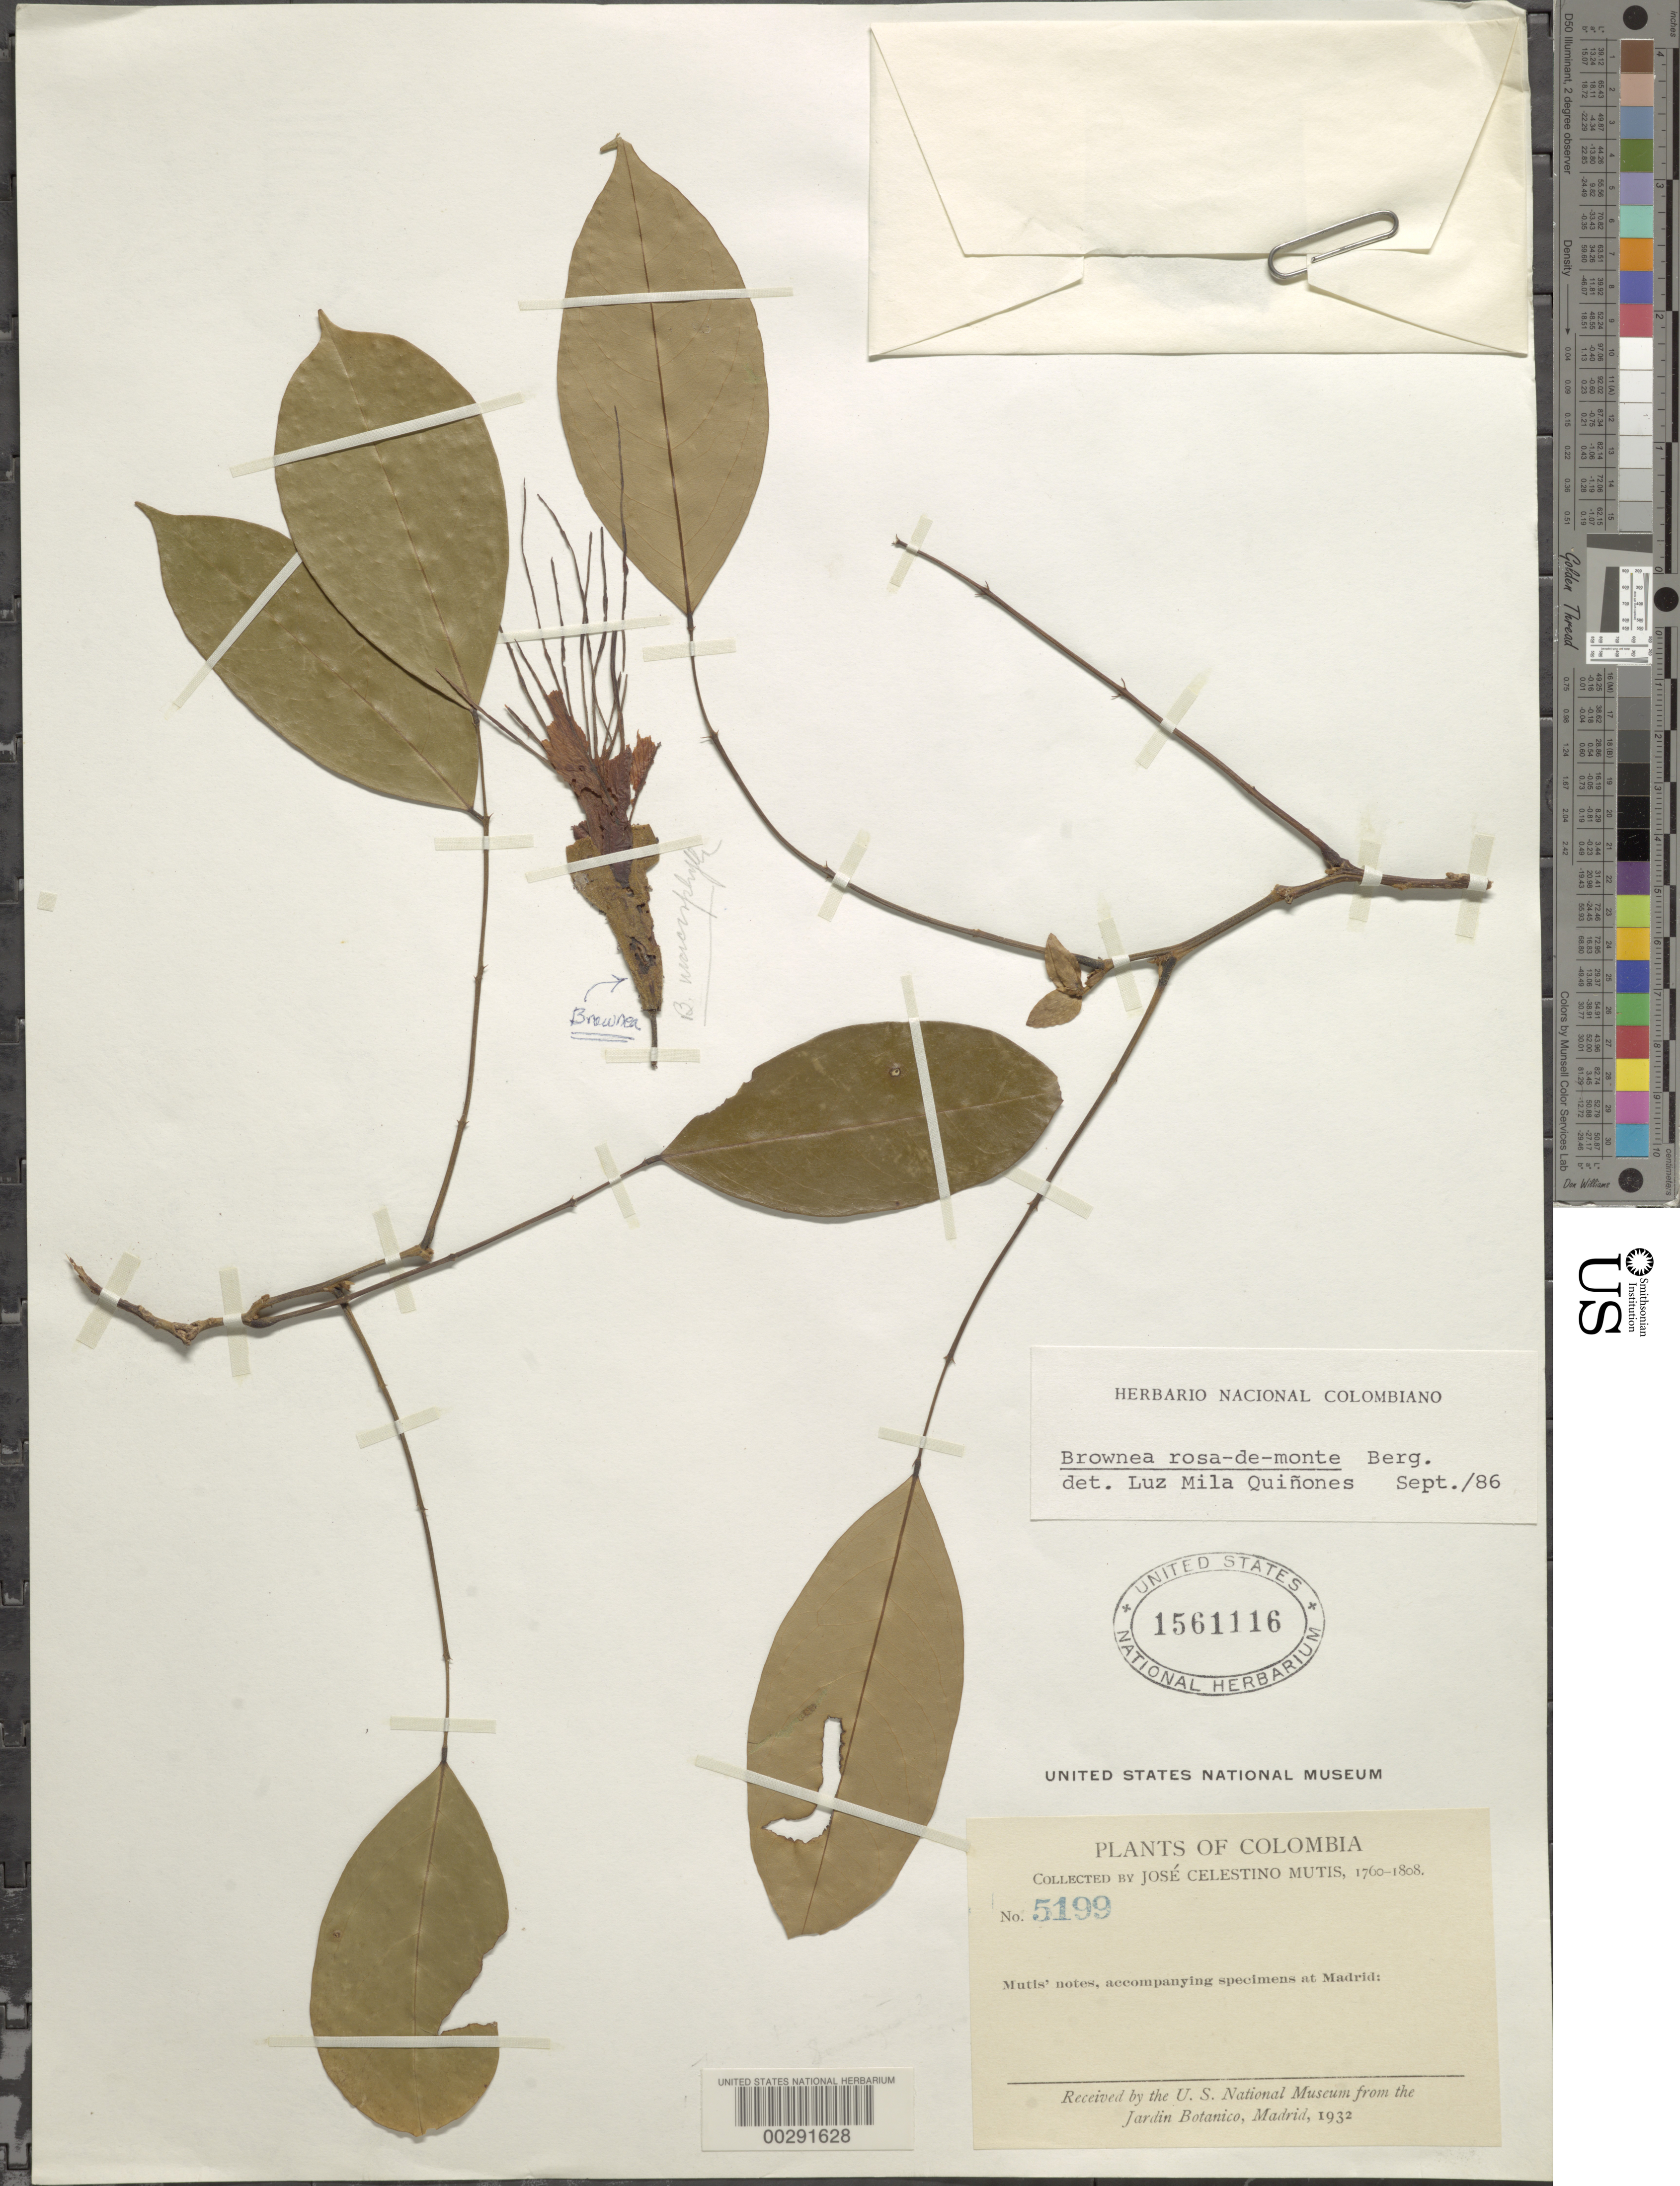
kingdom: Plantae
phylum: Tracheophyta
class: Magnoliopsida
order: Fabales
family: Fabaceae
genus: Brownea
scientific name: Brownea rosa-de-monte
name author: P.J. Bergius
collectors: J. C. B. Mutis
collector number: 5199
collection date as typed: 1760 to -- -- 1808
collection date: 1760/1808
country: Colombia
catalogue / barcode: US 1561116